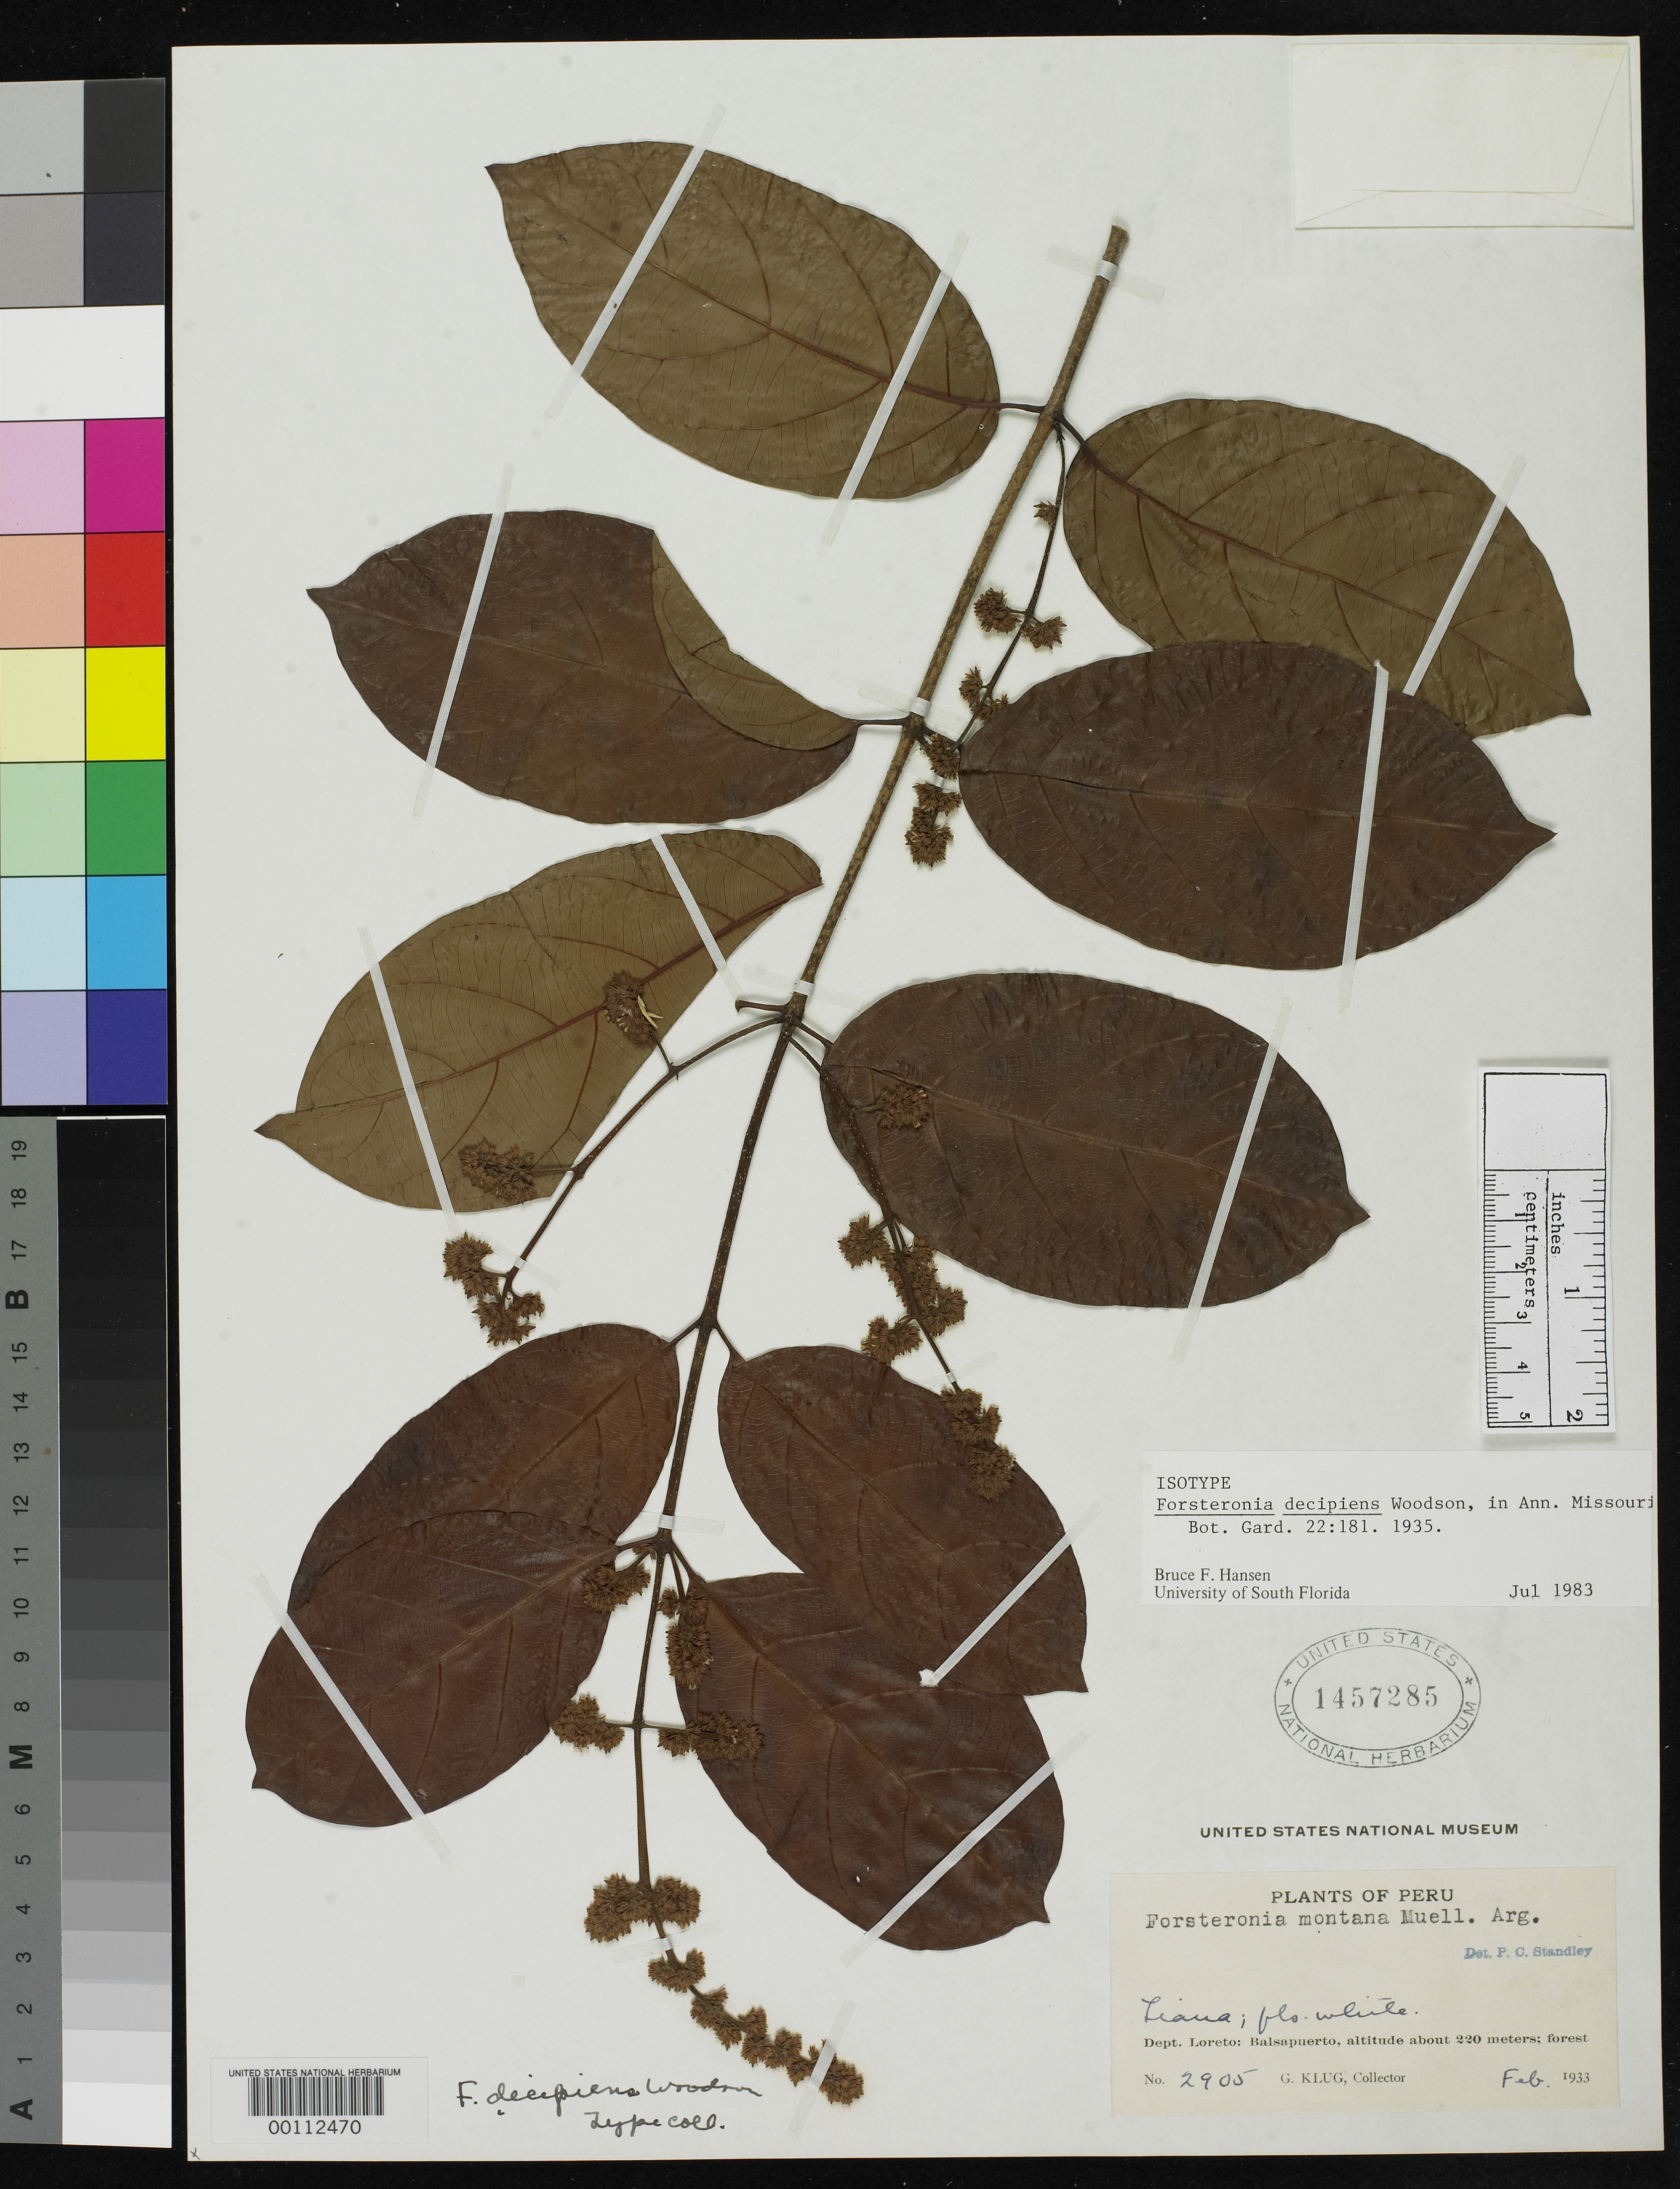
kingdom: Plantae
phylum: Tracheophyta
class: Magnoliopsida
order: Gentianales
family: Apocynaceae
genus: Forsteronia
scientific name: Forsteronia decipiens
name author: Woodson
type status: Isotype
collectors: G. Klug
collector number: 2905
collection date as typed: Feb 1933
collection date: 1933-02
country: Peru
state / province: Loreto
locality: Balsapuerto.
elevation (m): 220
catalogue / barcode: US 1457285